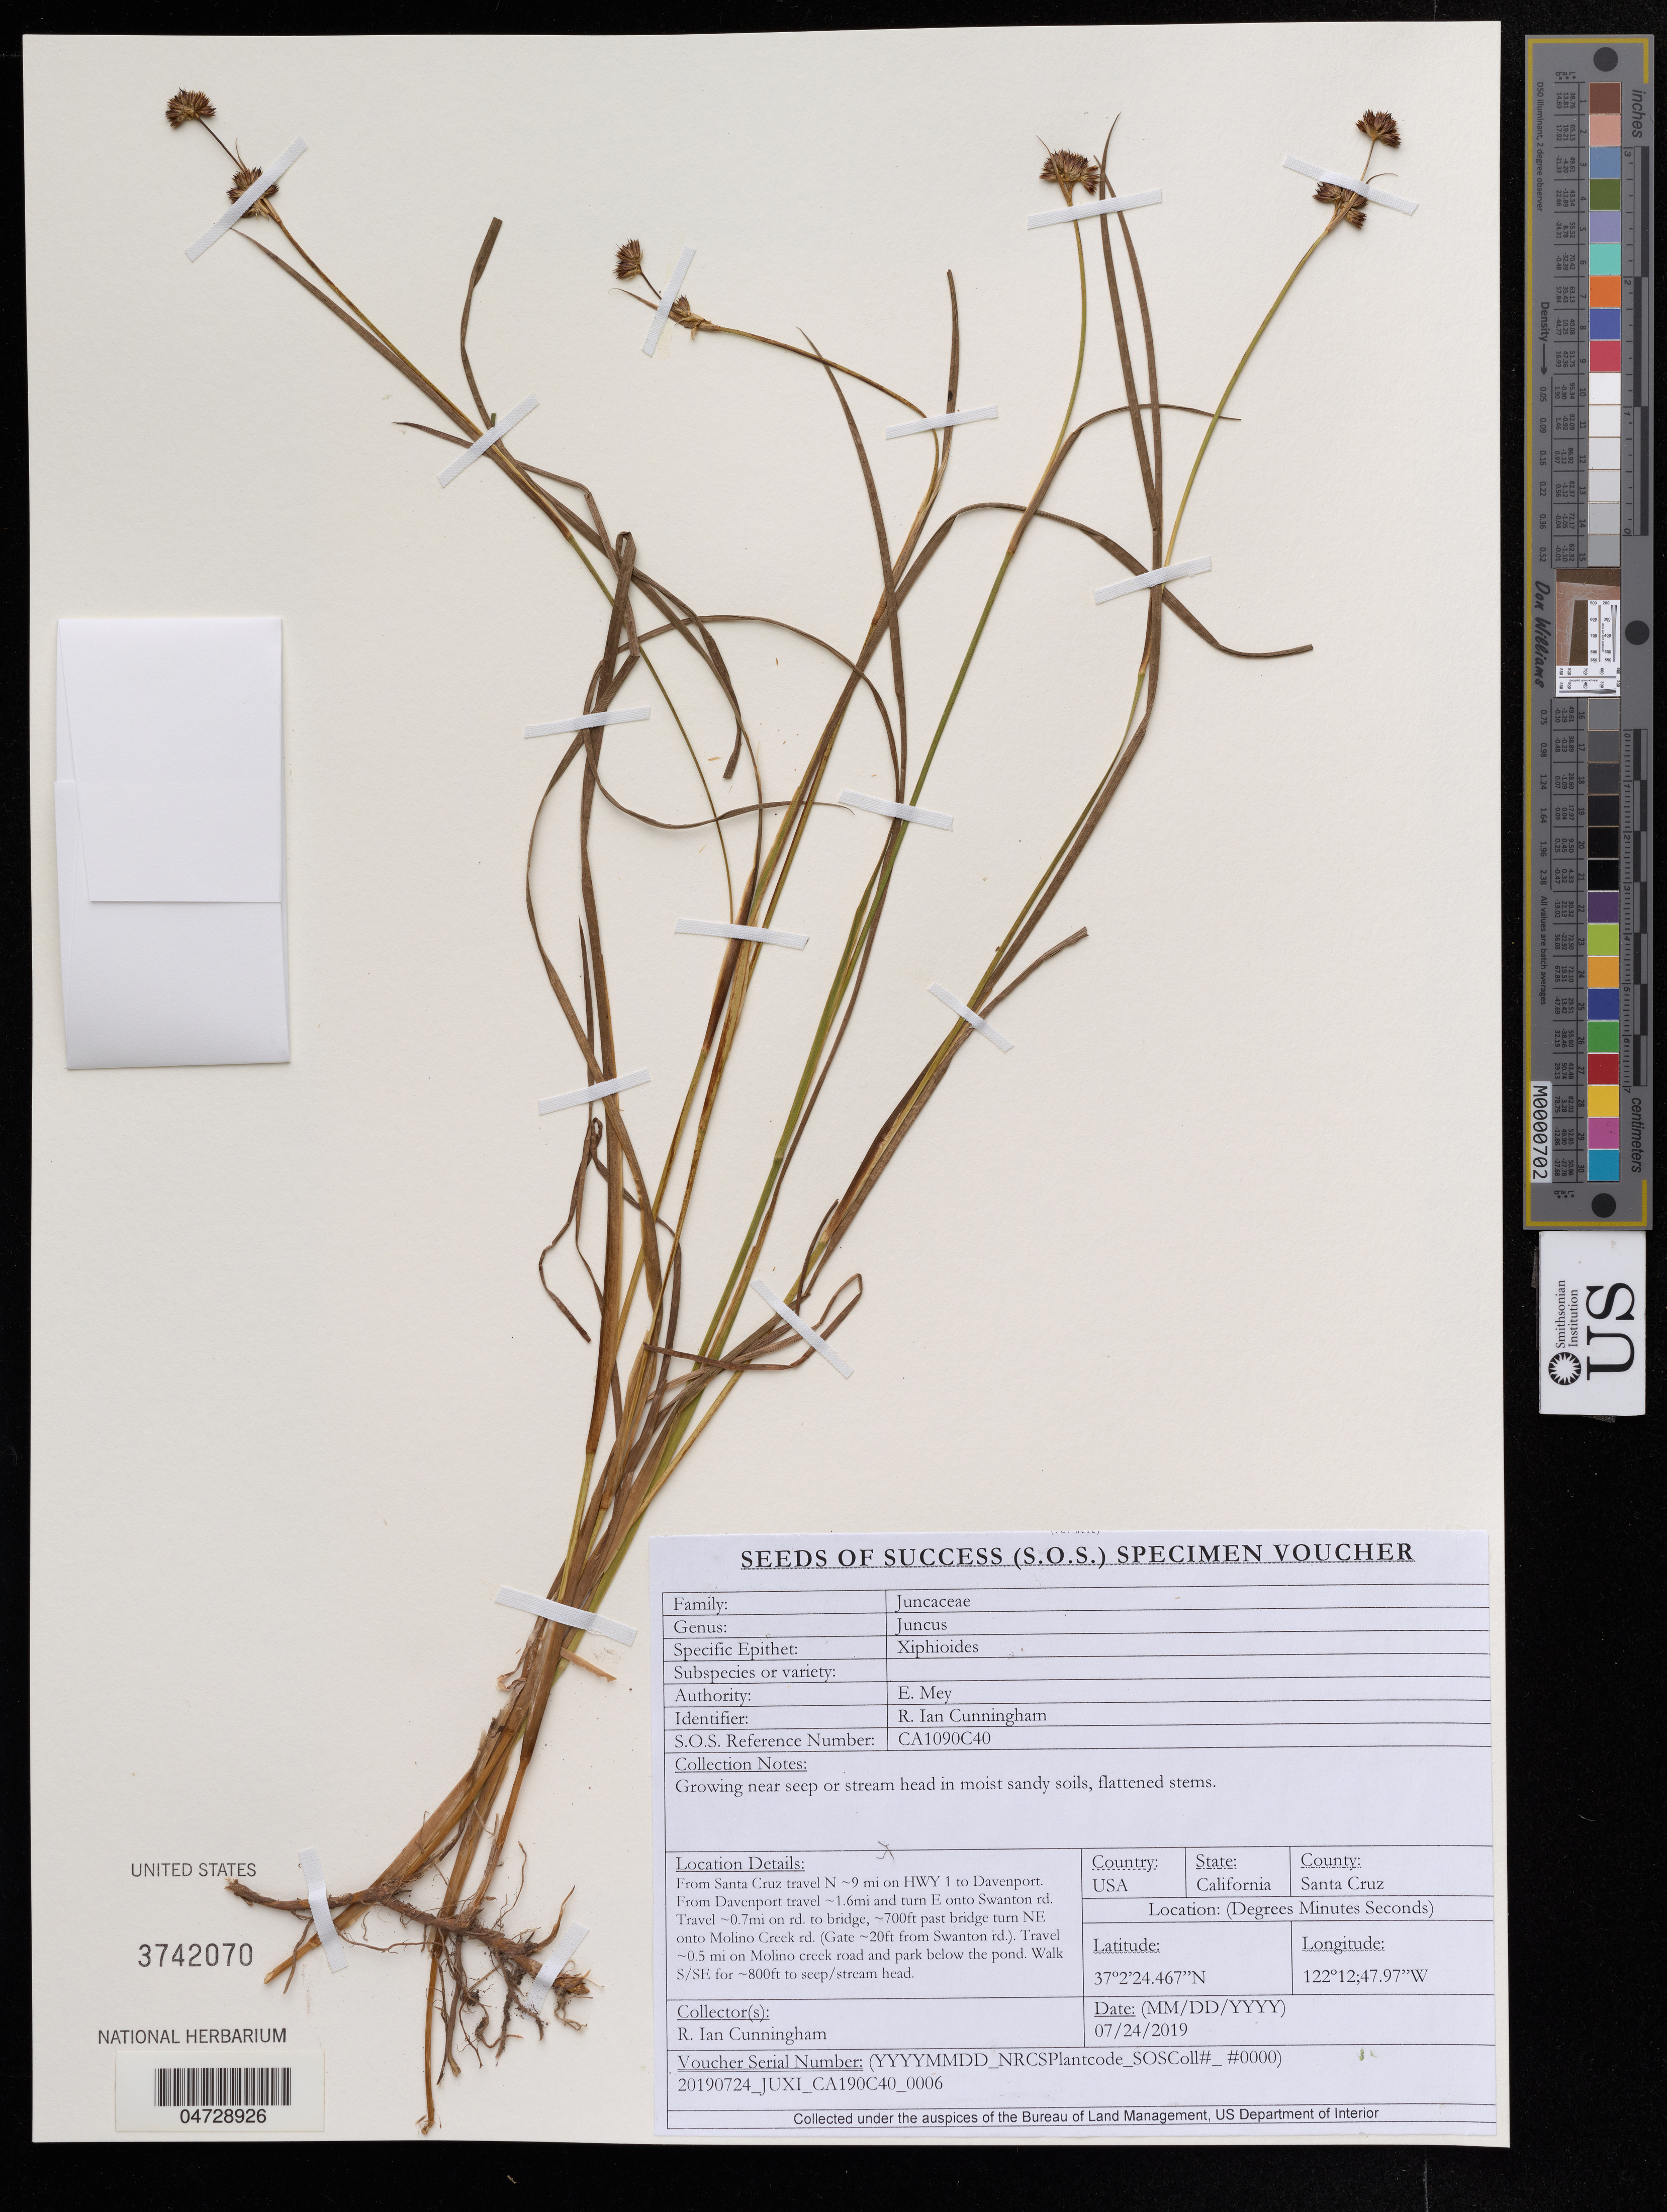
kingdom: Plantae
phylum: Tracheophyta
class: Liliopsida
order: Poales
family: Juncaceae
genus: Juncus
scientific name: Juncus xiphioides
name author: E. Mey.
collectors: R. Cunningham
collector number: CA1090C40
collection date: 2019-07-24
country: United States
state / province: California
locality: Santa Cruz.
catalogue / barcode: US 3742070